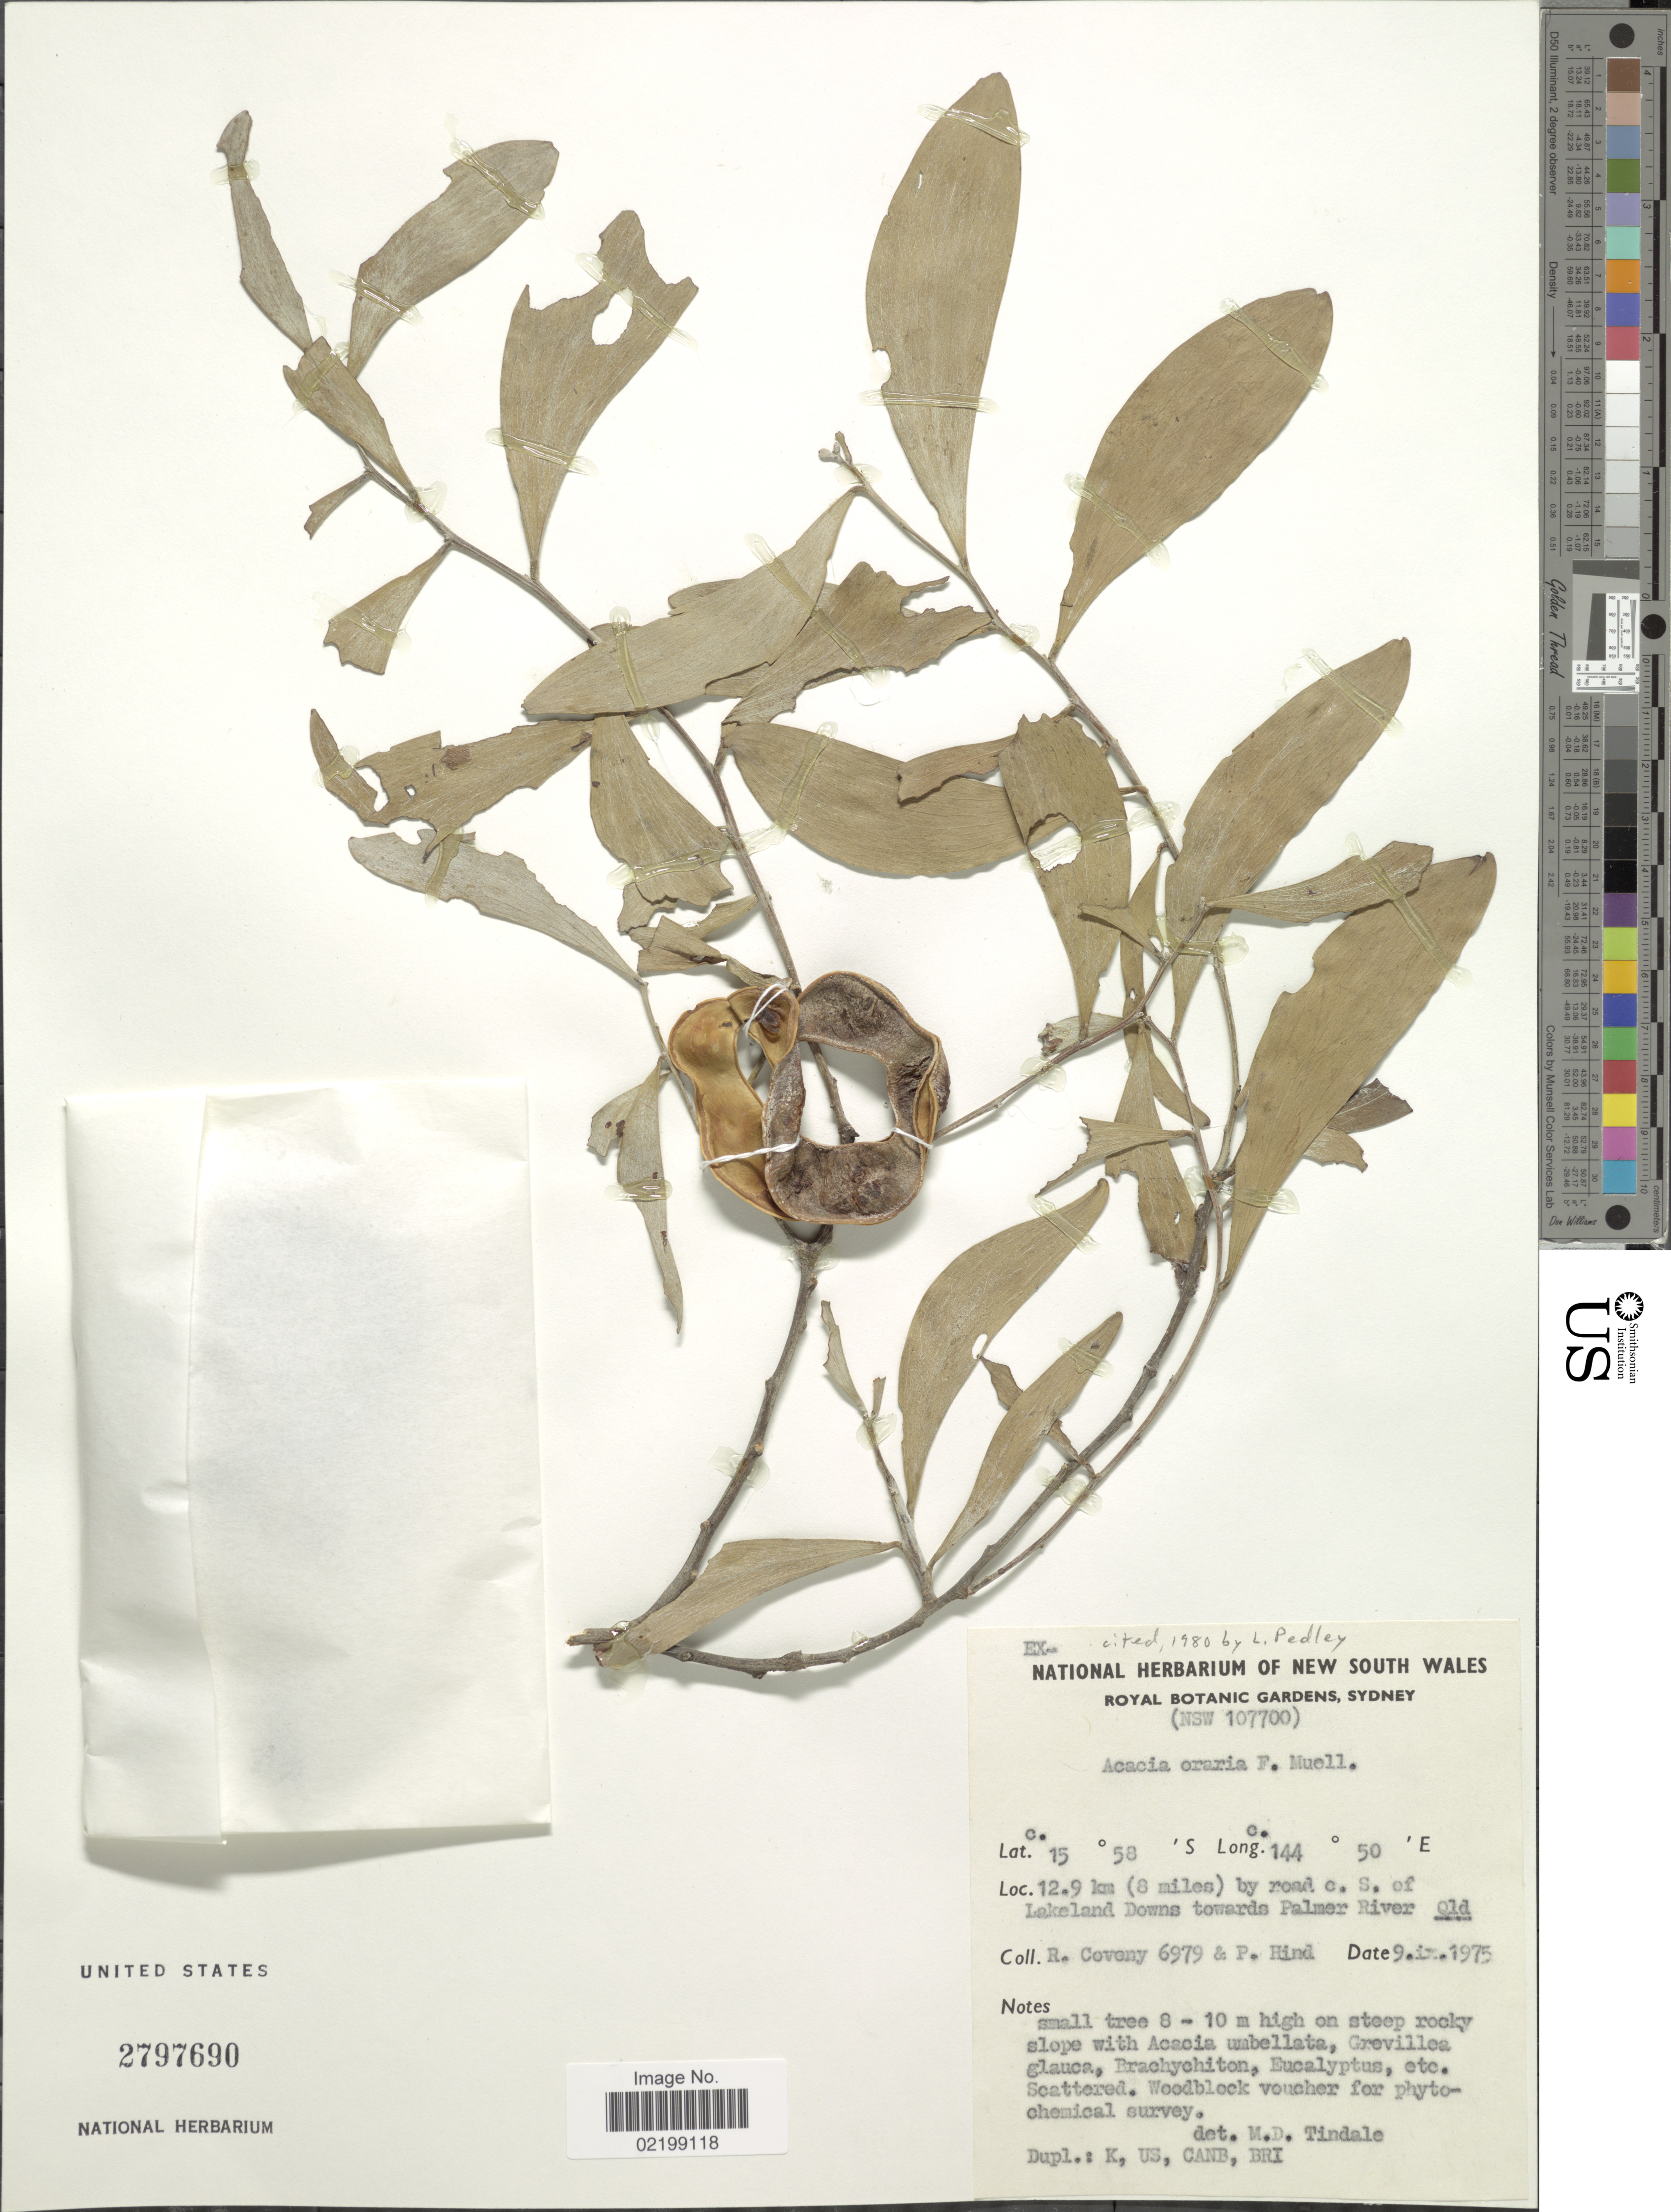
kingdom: Plantae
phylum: Tracheophyta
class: Magnoliopsida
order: Fabales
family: Fabaceae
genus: Acacia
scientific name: Acacia oraria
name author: F. Muell.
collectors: G. Coveny & P. Hind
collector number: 6979/107700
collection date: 1975-09-09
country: Australia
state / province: New South Wales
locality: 12.9 km (8 miles) by road c. S. of Lakeland Downs towards Palmer River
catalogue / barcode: US 2797690